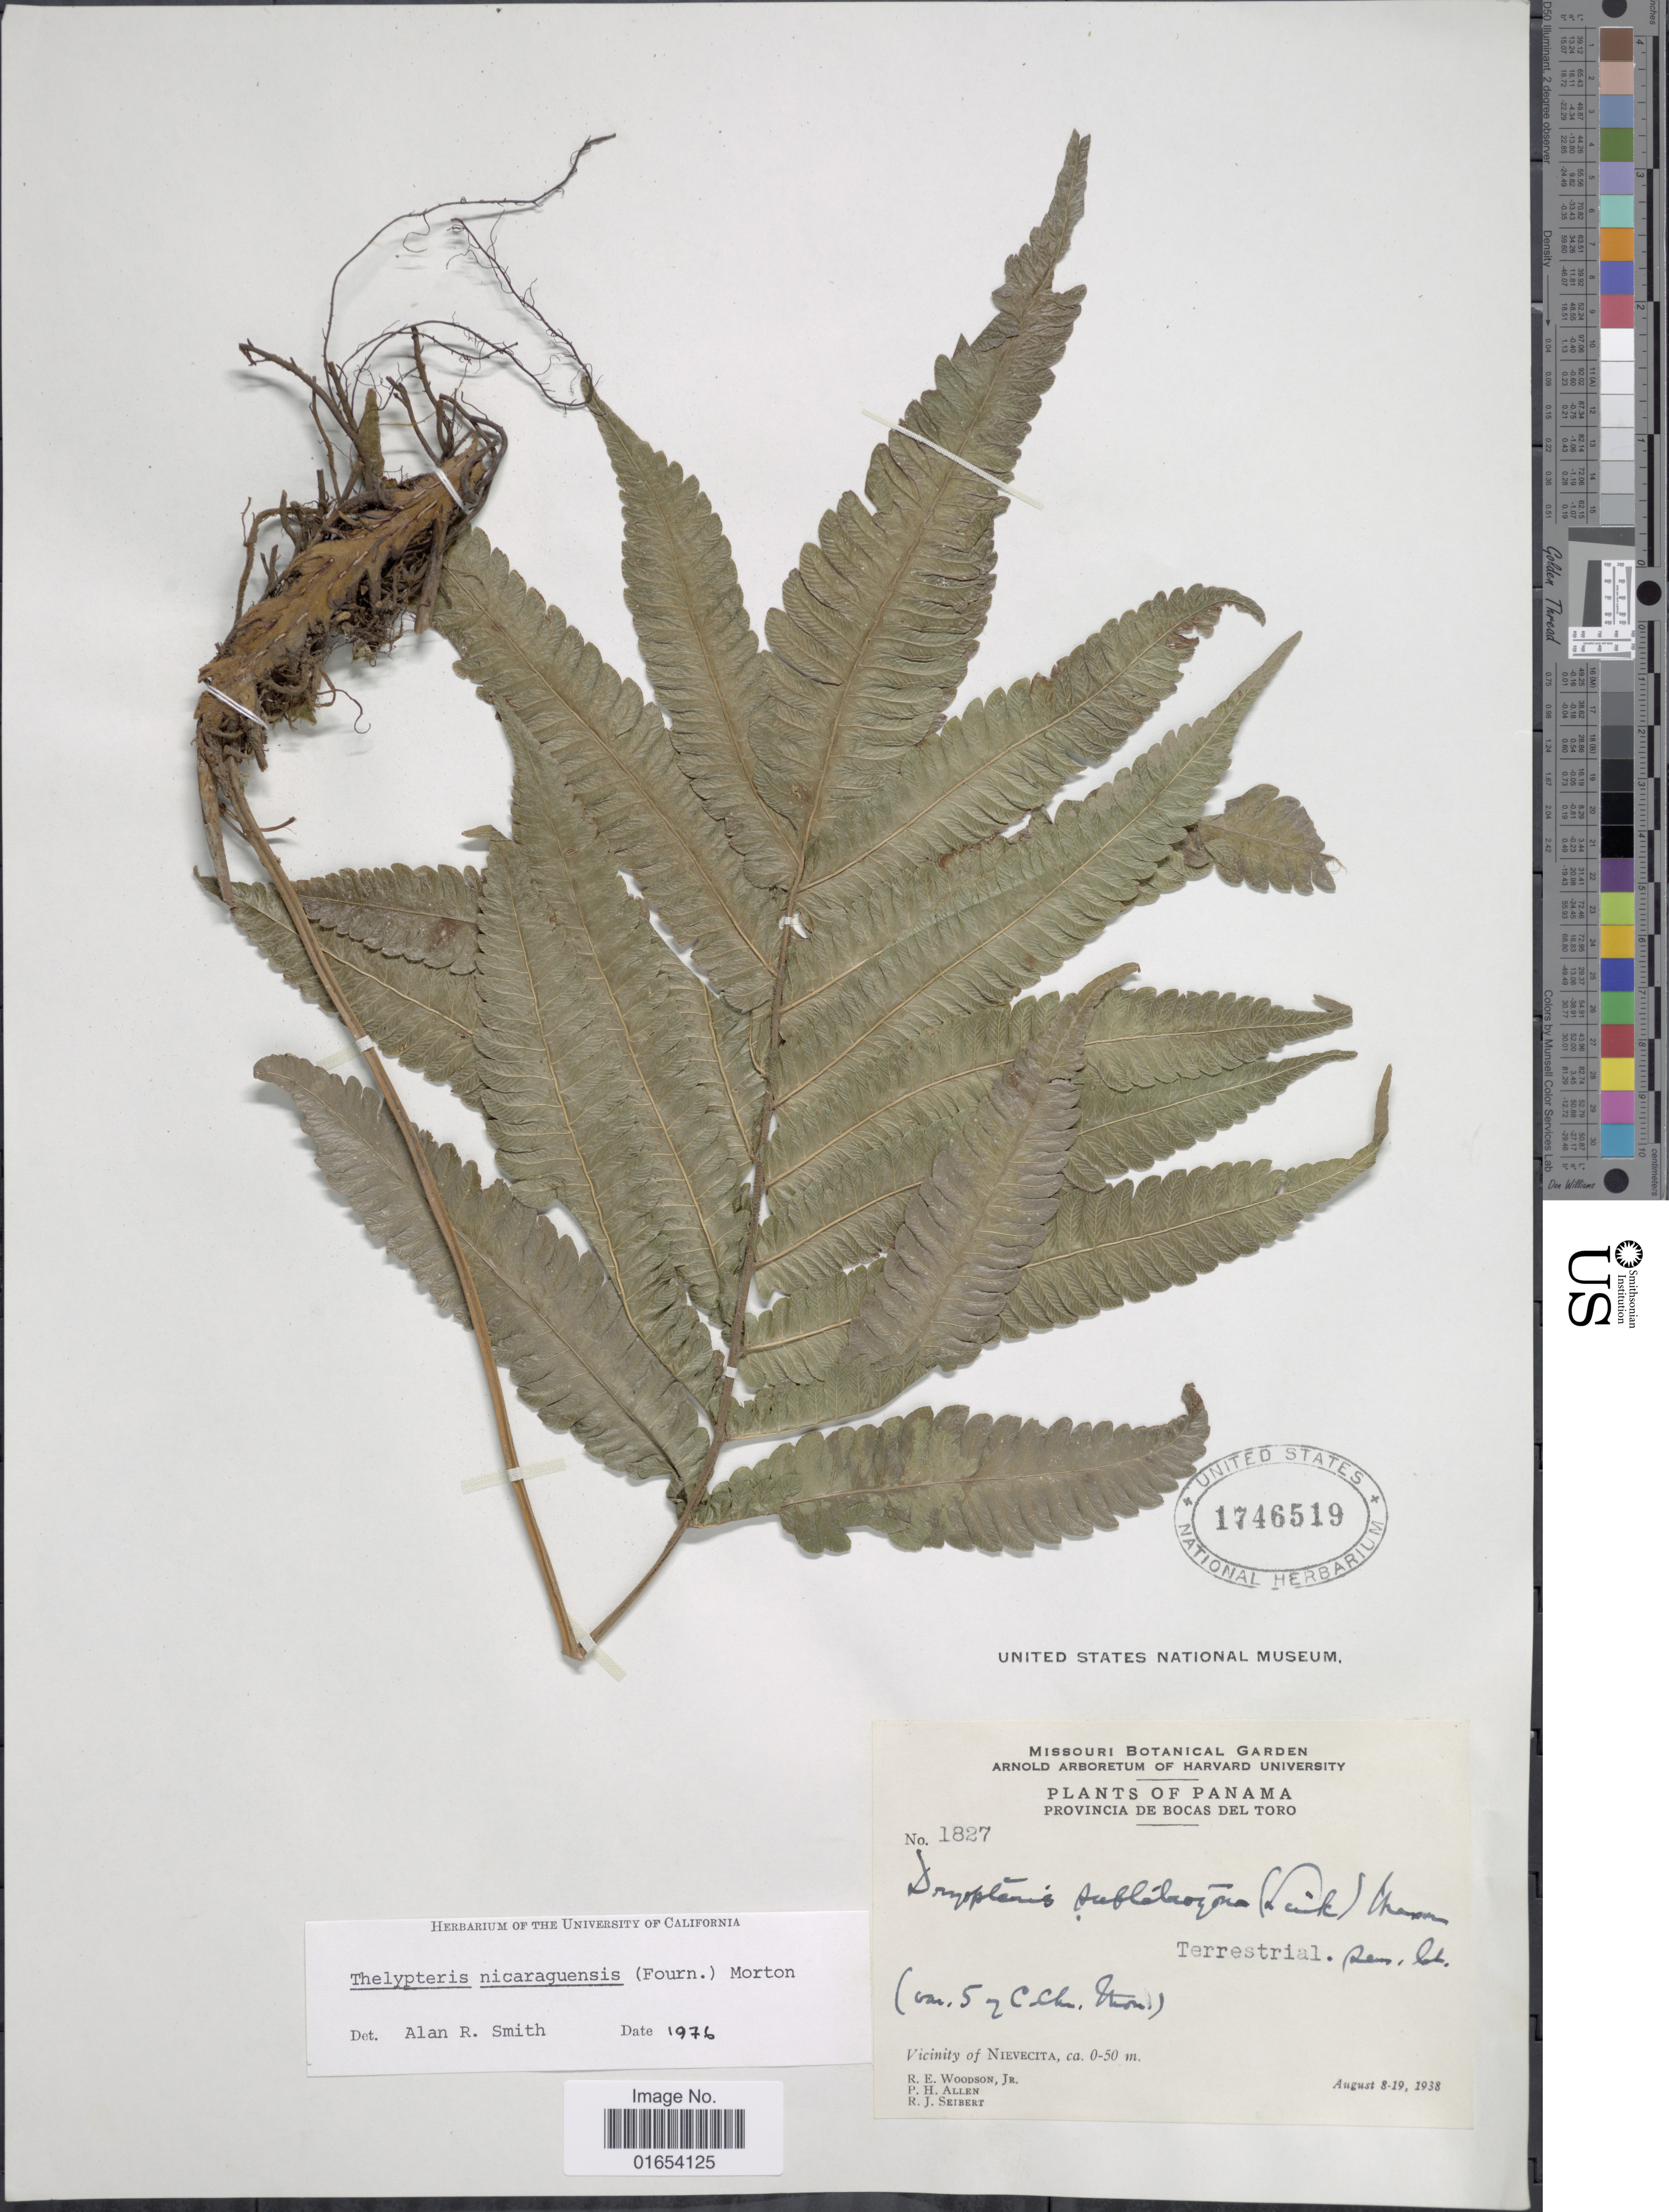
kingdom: Plantae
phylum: Tracheophyta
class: Polypodiopsida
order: Polypodiales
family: Thelypteridaceae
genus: Goniopteris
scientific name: Goniopteris nicaraguensis (C. Chr.) comb. nov., ined 2015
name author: (C. Chr.)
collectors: R. E. Woodson, P. H. Allen & R. J. Seibert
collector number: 1827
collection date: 1938-08-08/1938-08-19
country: Panama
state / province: Bocas del Toro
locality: Vicinity of Nievecita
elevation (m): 0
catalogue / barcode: US 1746519